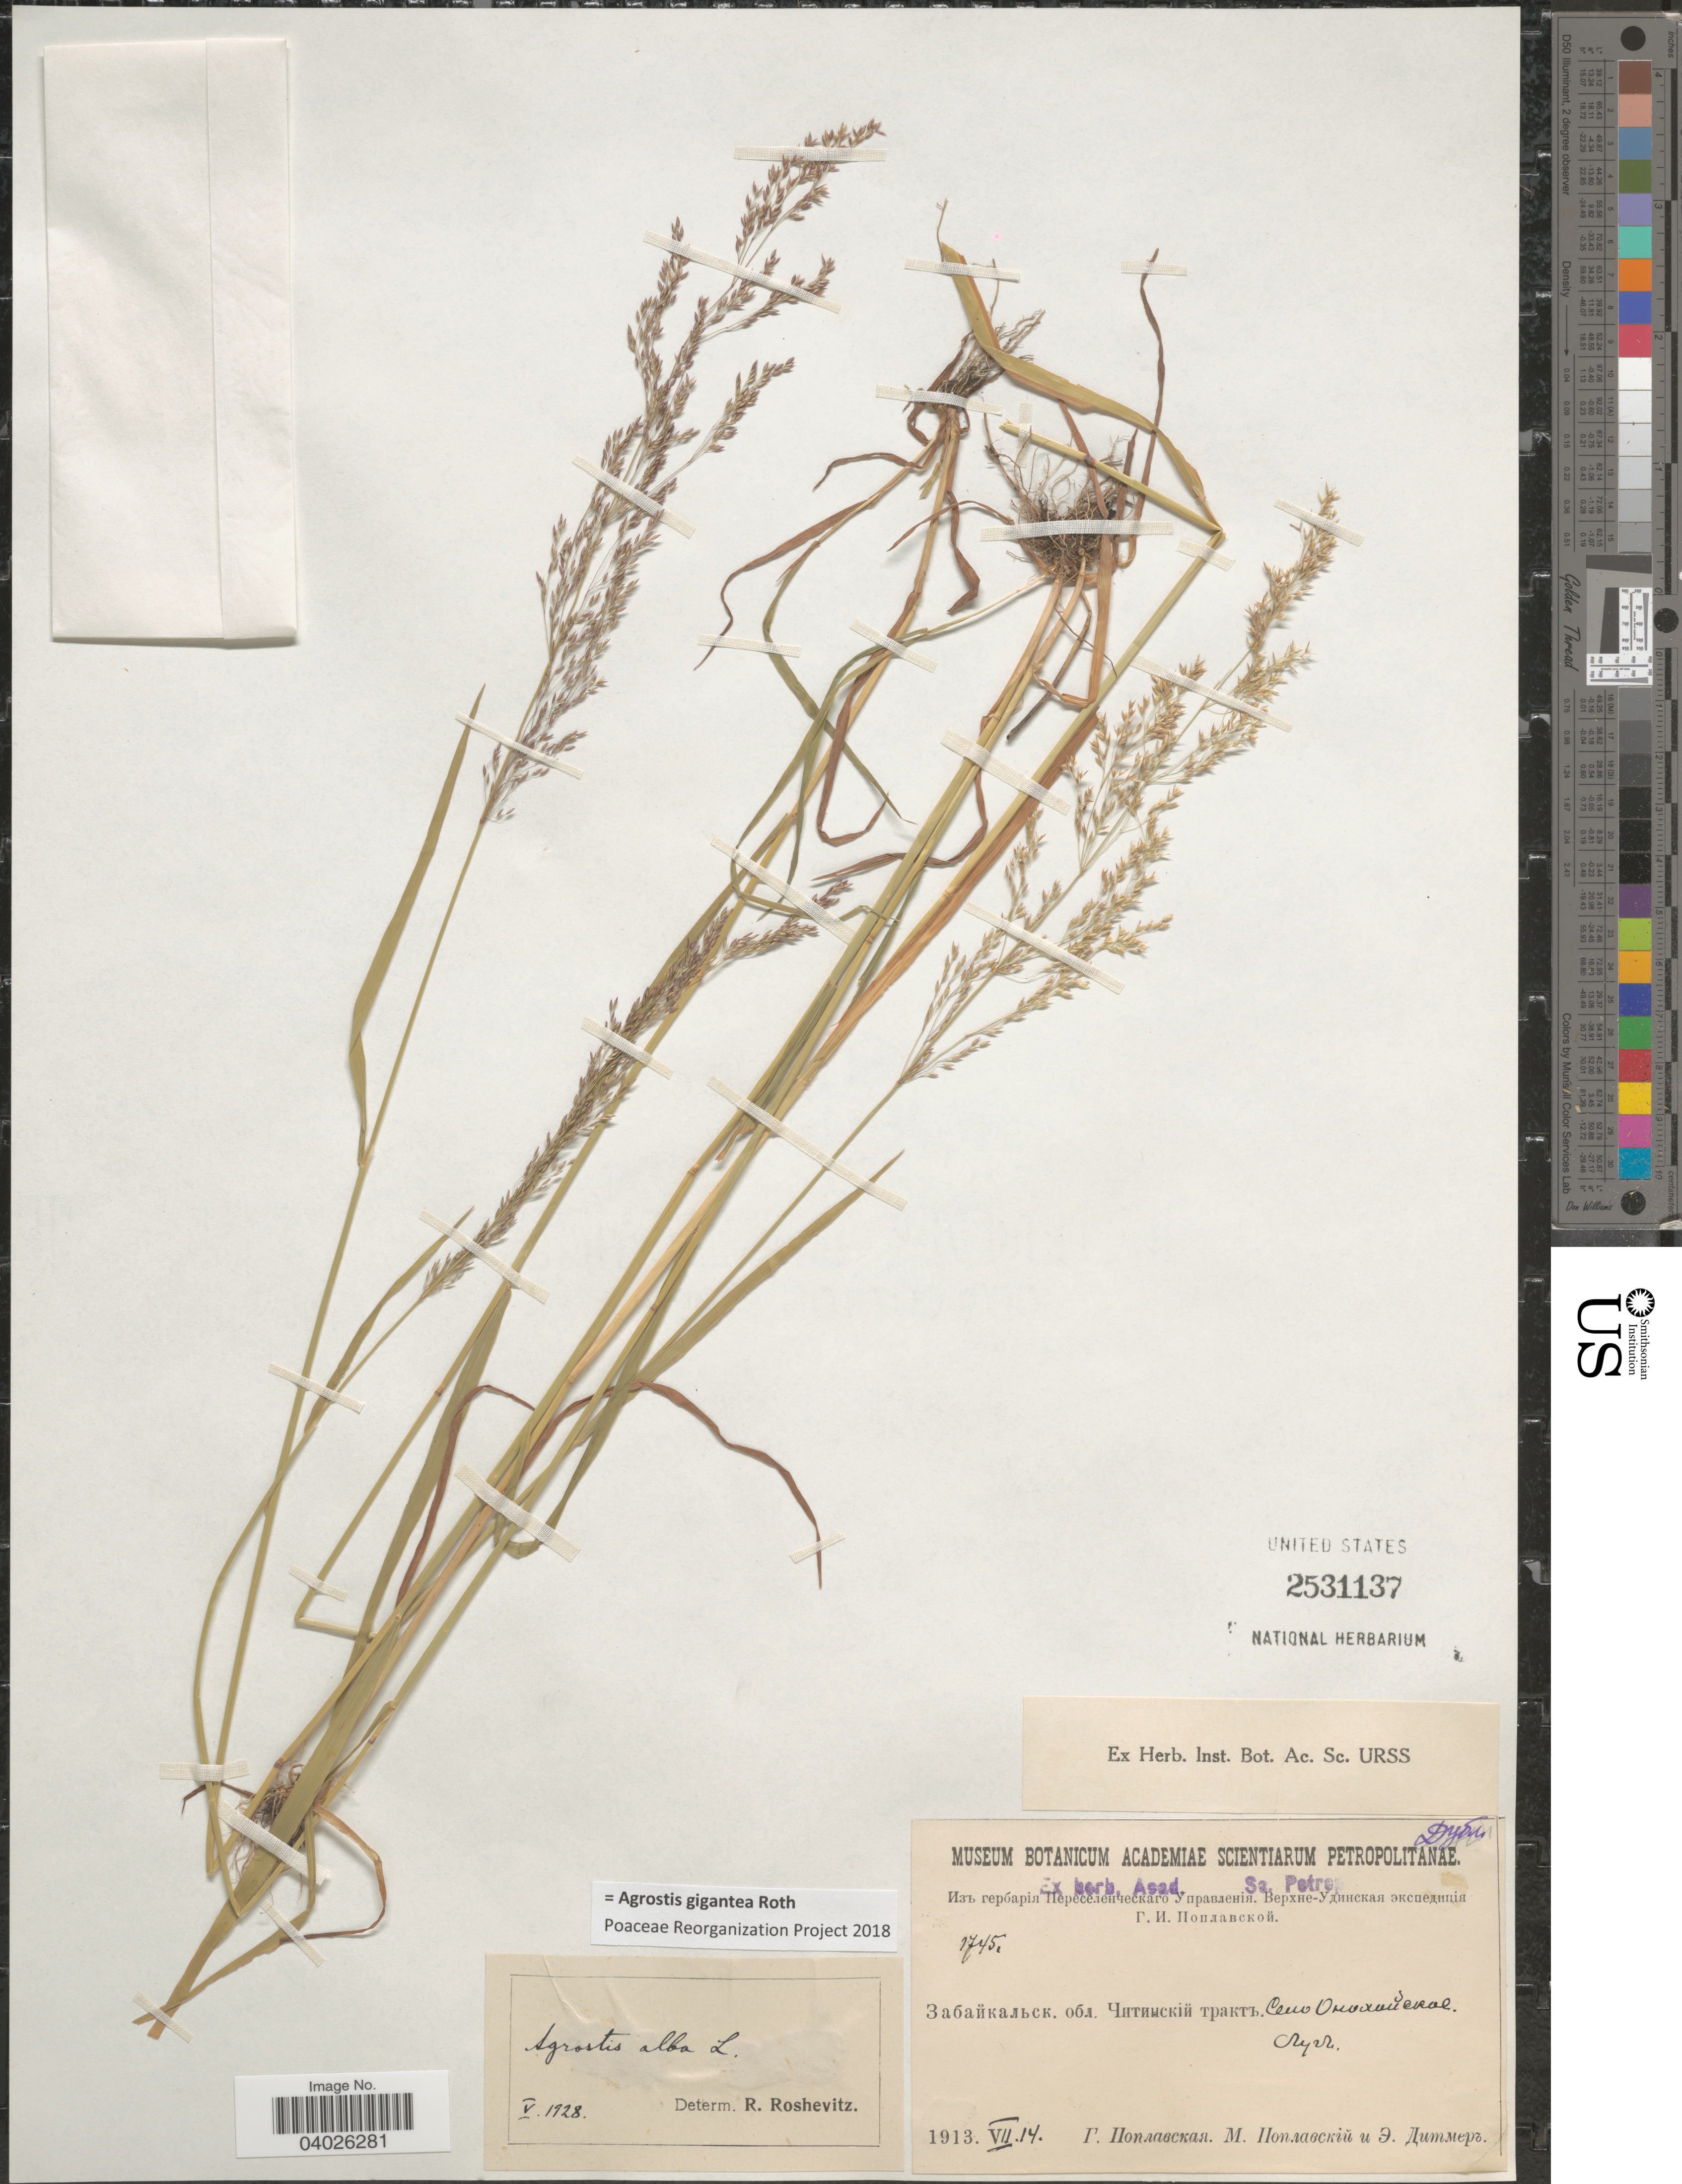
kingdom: Plantae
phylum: Tracheophyta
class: Liliopsida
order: Poales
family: Poaceae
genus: Agrostis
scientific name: Agrostis gigantea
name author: Roth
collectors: G. Poplavskaya, M. Poplavskaiy & E. Ditmer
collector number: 1745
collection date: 1913-07-14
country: Russian Federation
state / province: Zabaykalsky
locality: Onokhoyskoe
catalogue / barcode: US 2531137